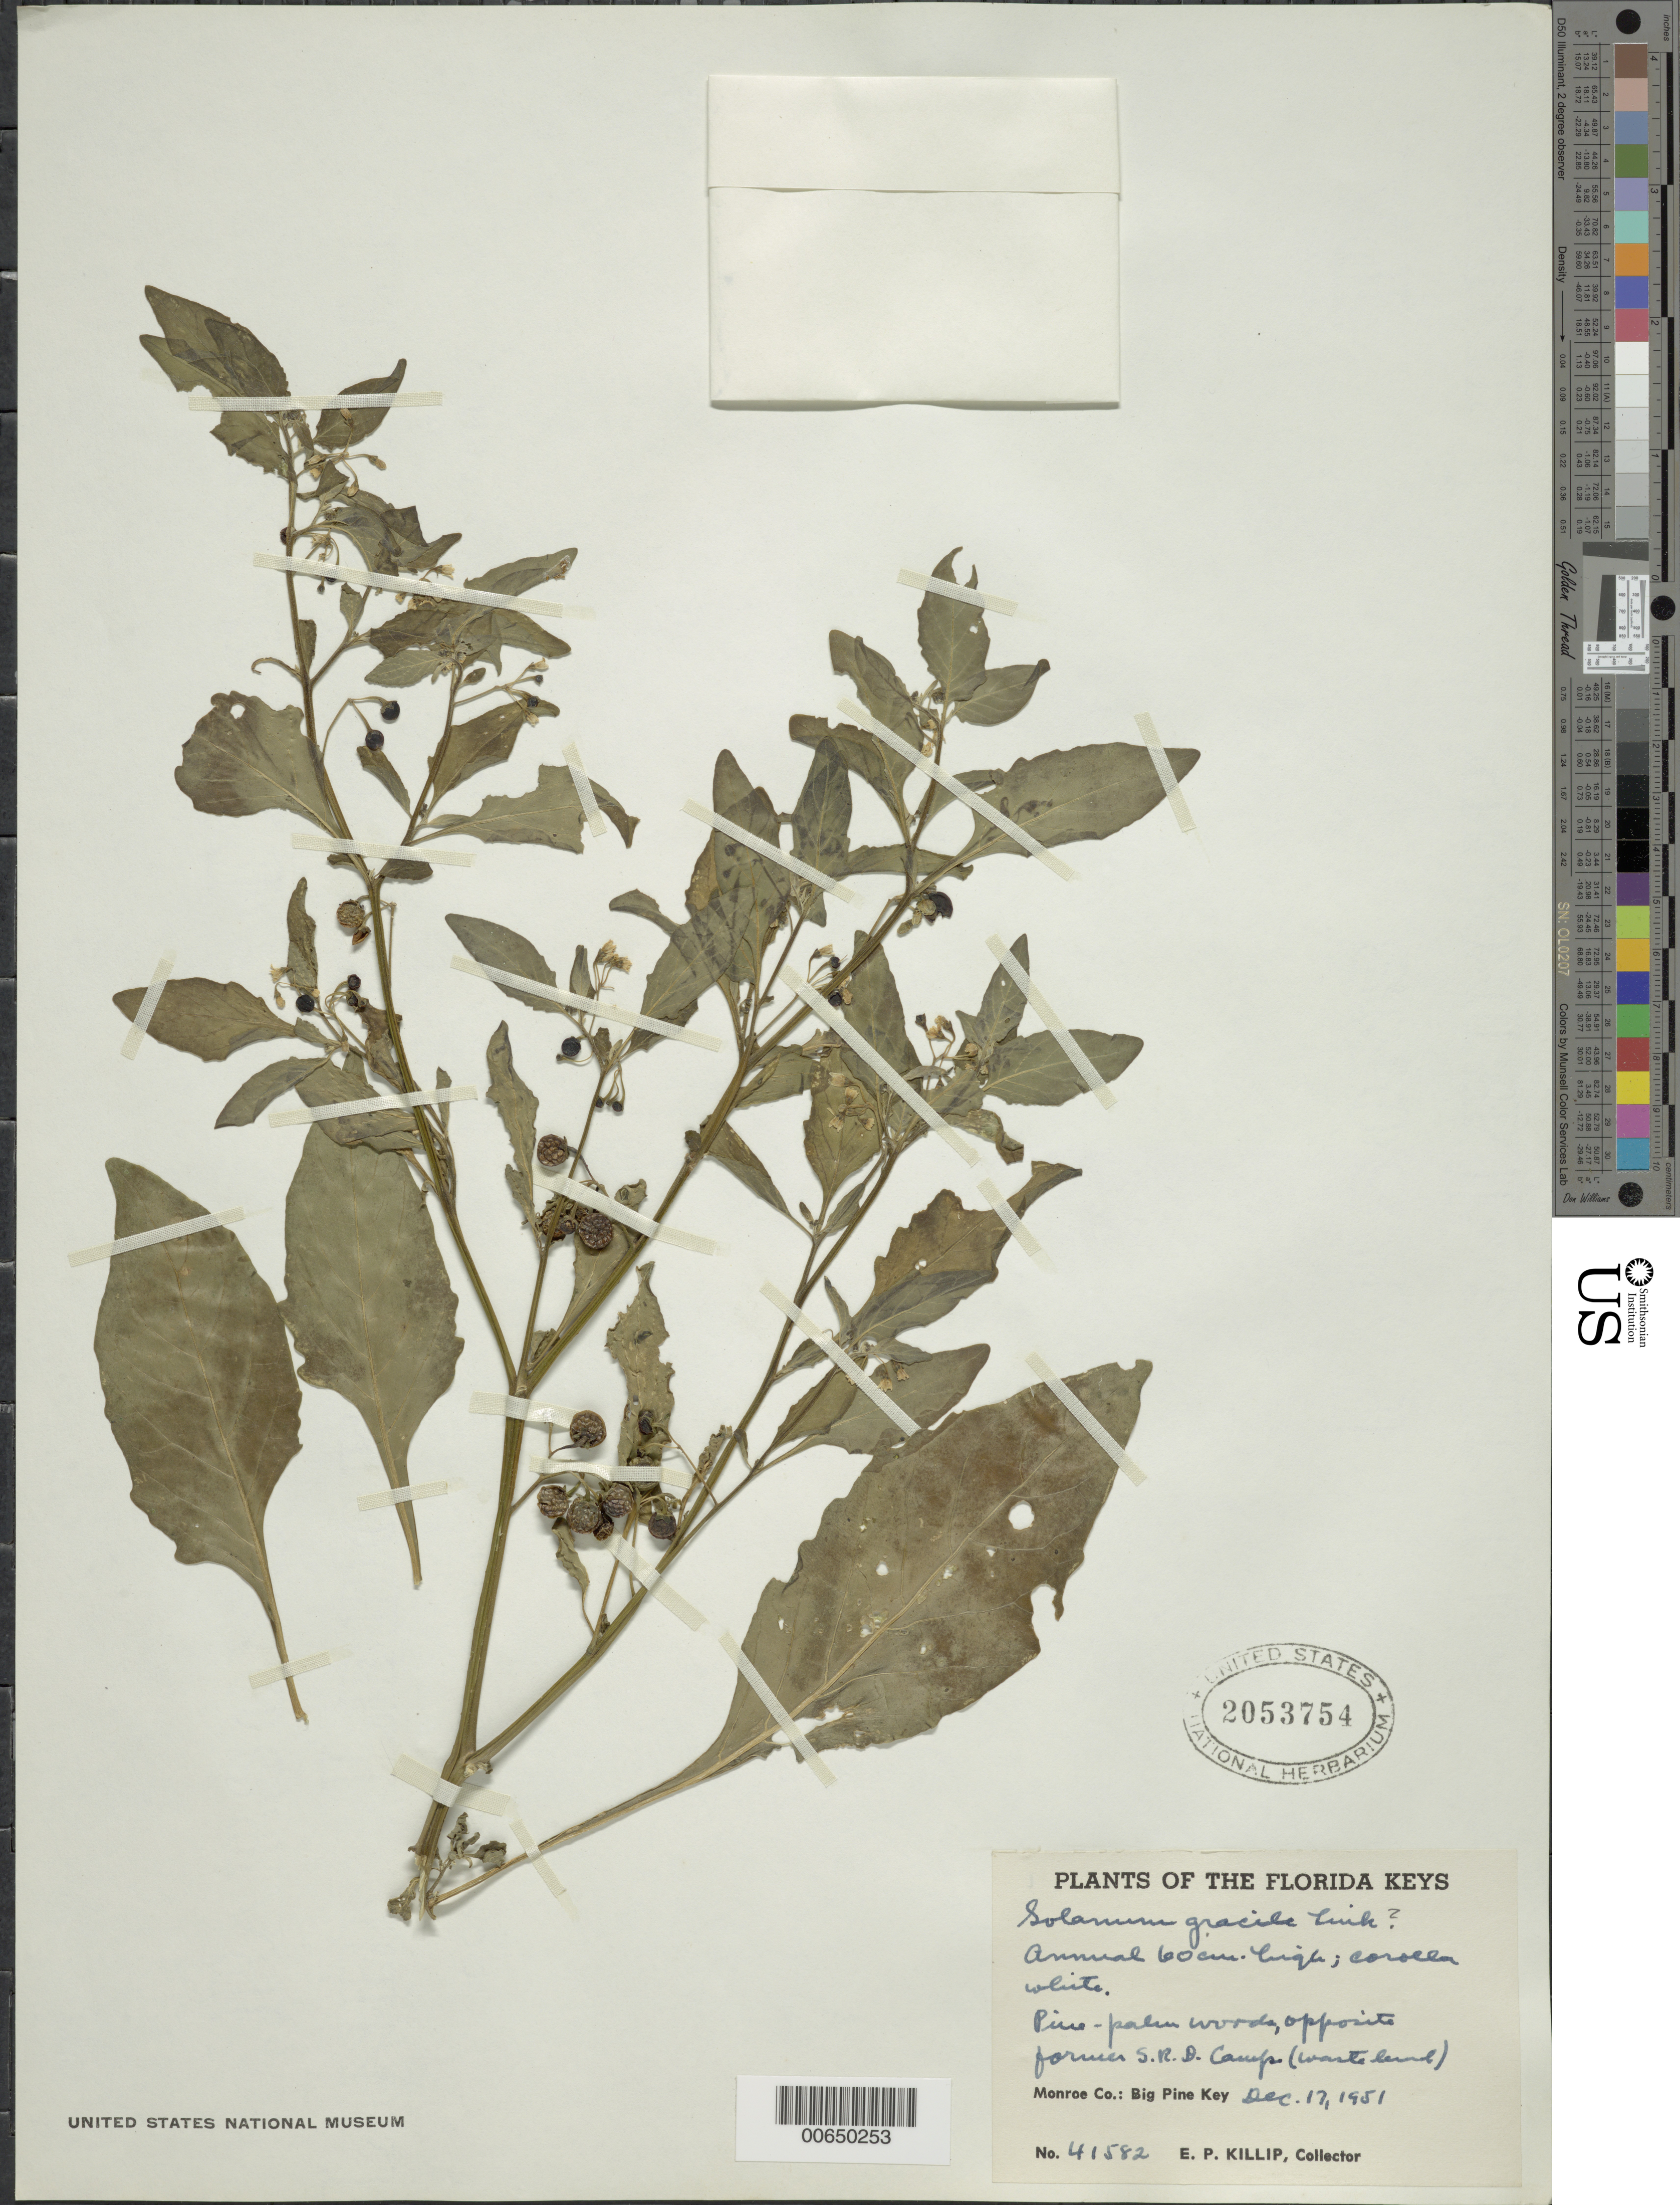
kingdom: Plantae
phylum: Tracheophyta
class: Magnoliopsida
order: Solanales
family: Solanaceae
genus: Solanum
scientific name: Solanum gracile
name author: Link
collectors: E. P. Killip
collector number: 41582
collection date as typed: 17 Dec 1951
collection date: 1951-12-17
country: United States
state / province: Florida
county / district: Monroe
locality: Big Pine Key.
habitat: Pine palm woods, opposite former S.R.D. camp wasteland.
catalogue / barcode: US 2053754